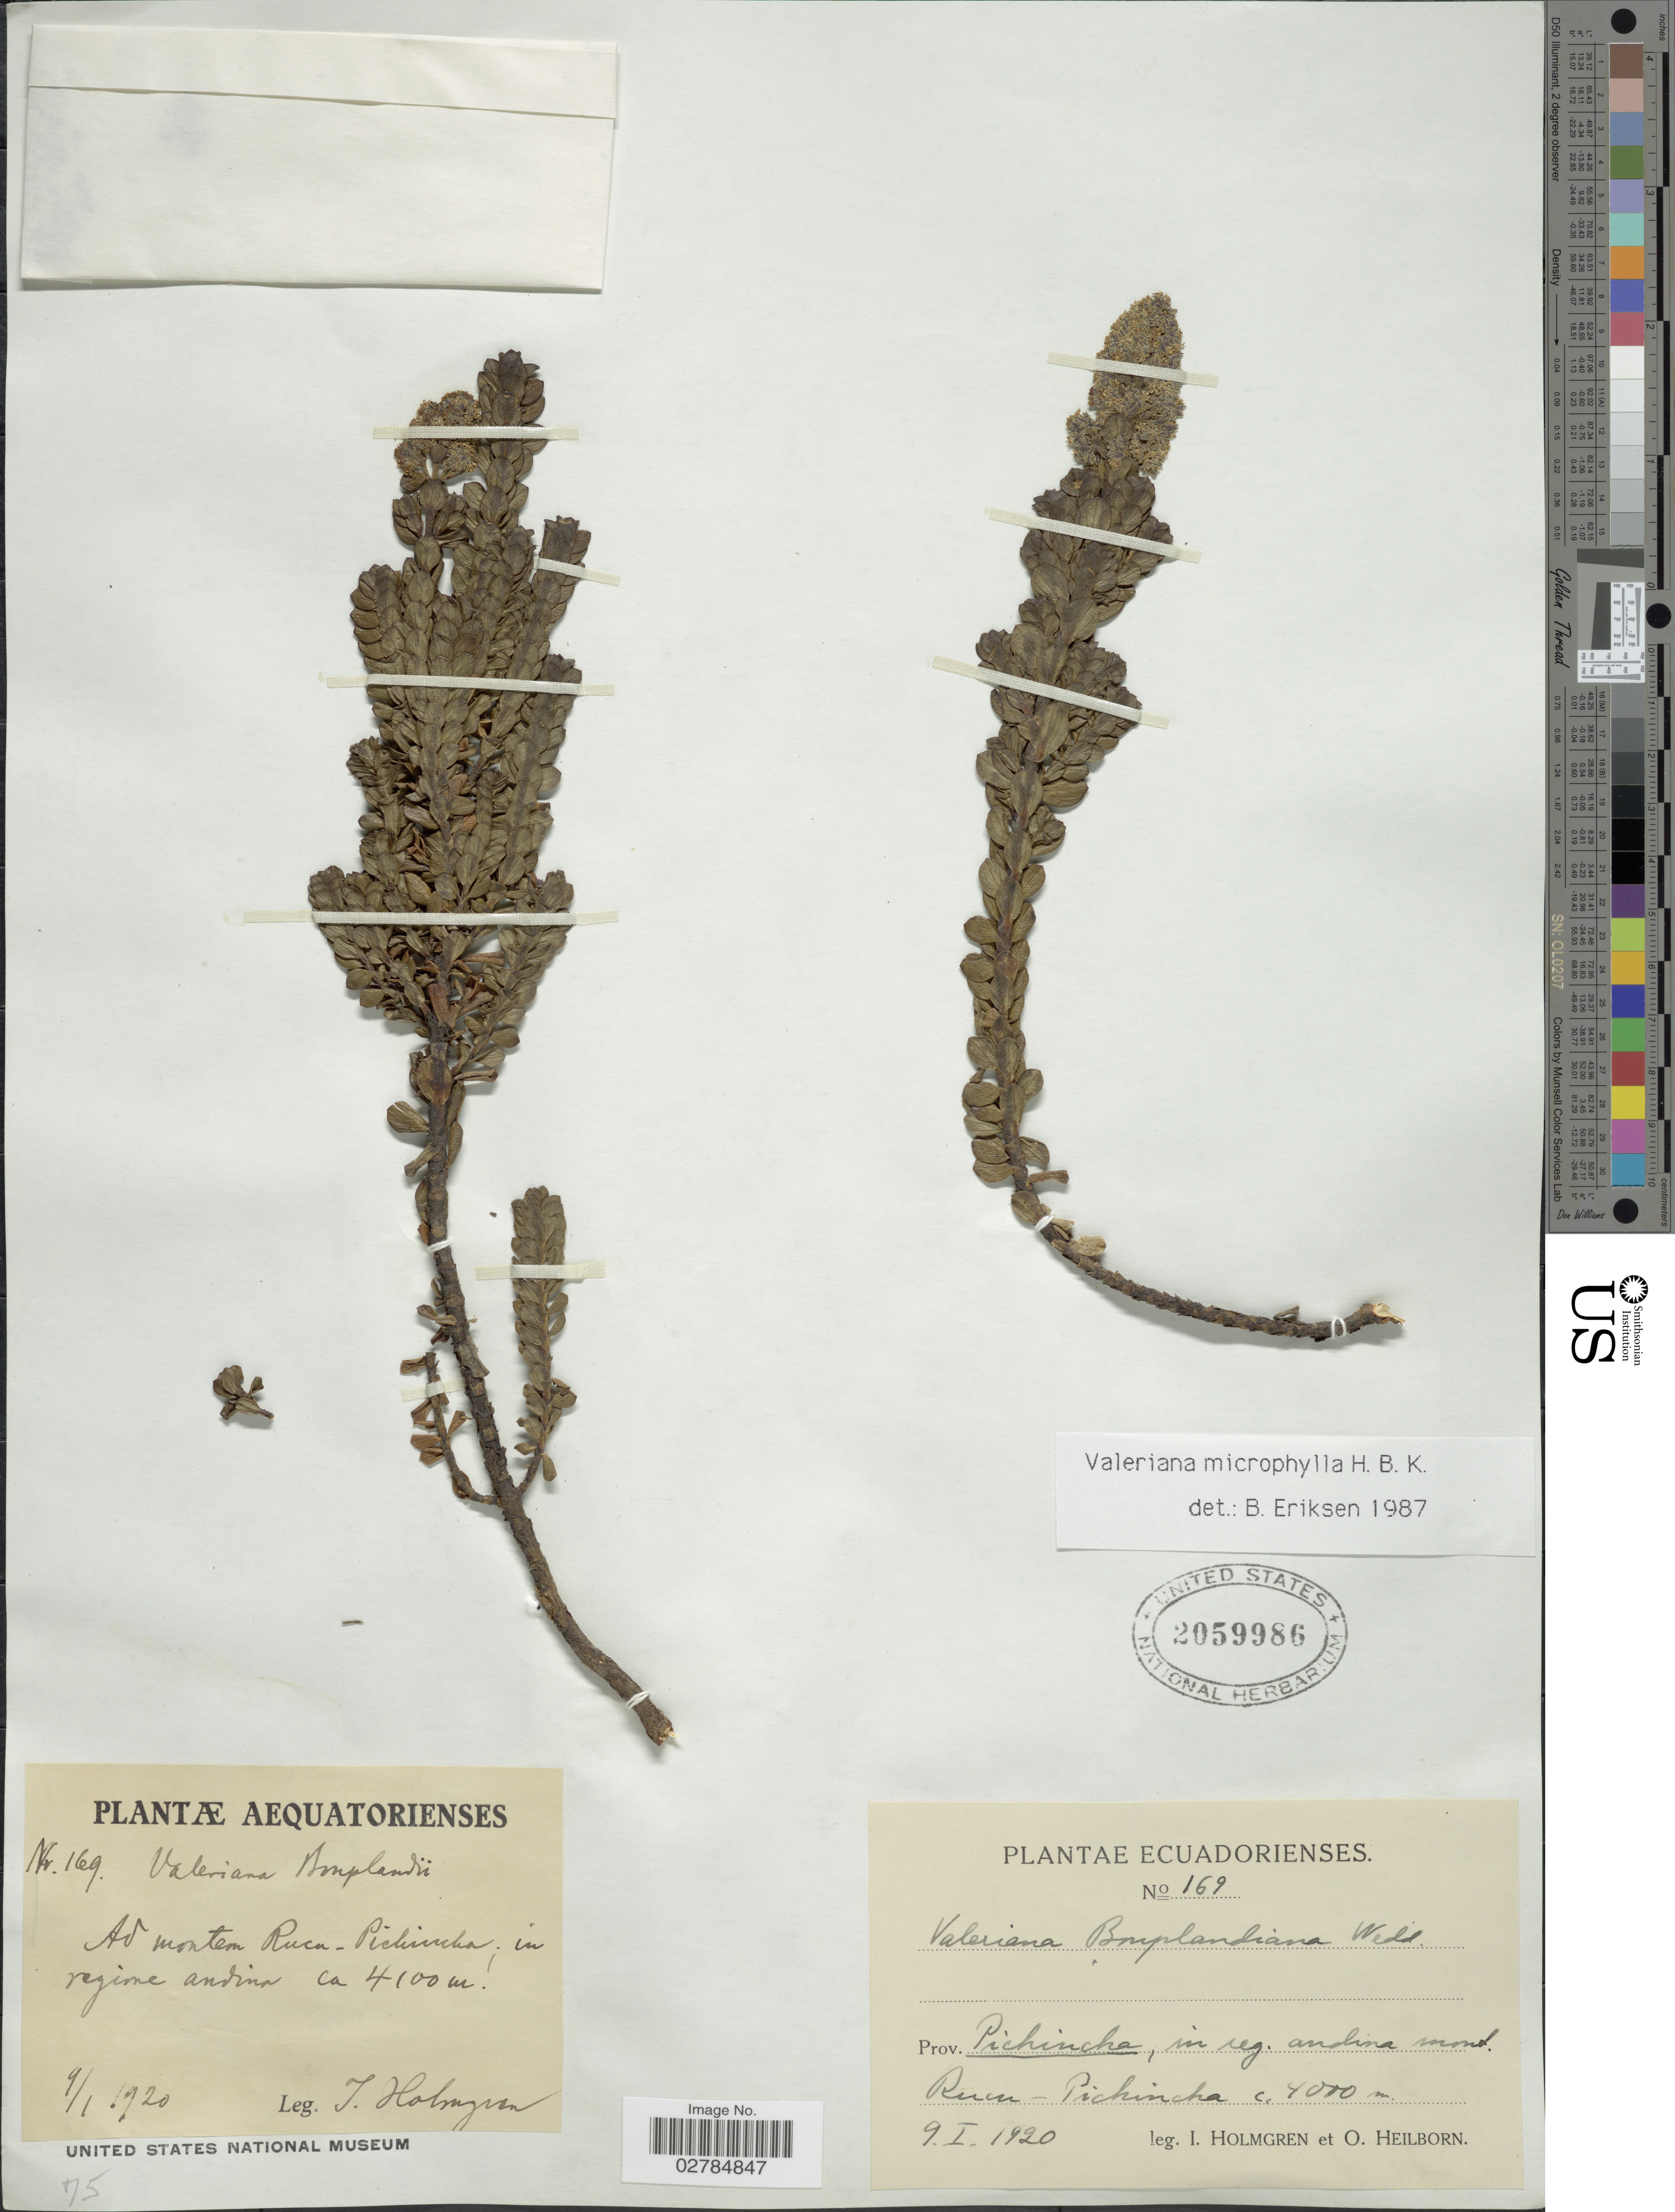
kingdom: Plantae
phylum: Tracheophyta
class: Magnoliopsida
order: Dipsacales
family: Caprifoliaceae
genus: Valeriana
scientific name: Valeriana microphylla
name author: Kunth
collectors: I. Holmgren & O. Heilborn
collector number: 169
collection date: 1920-01-09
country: Ecuador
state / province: Pichincha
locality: Ad montem Rucu-Pichincha in regione andina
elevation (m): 4100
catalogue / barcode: US 2059986